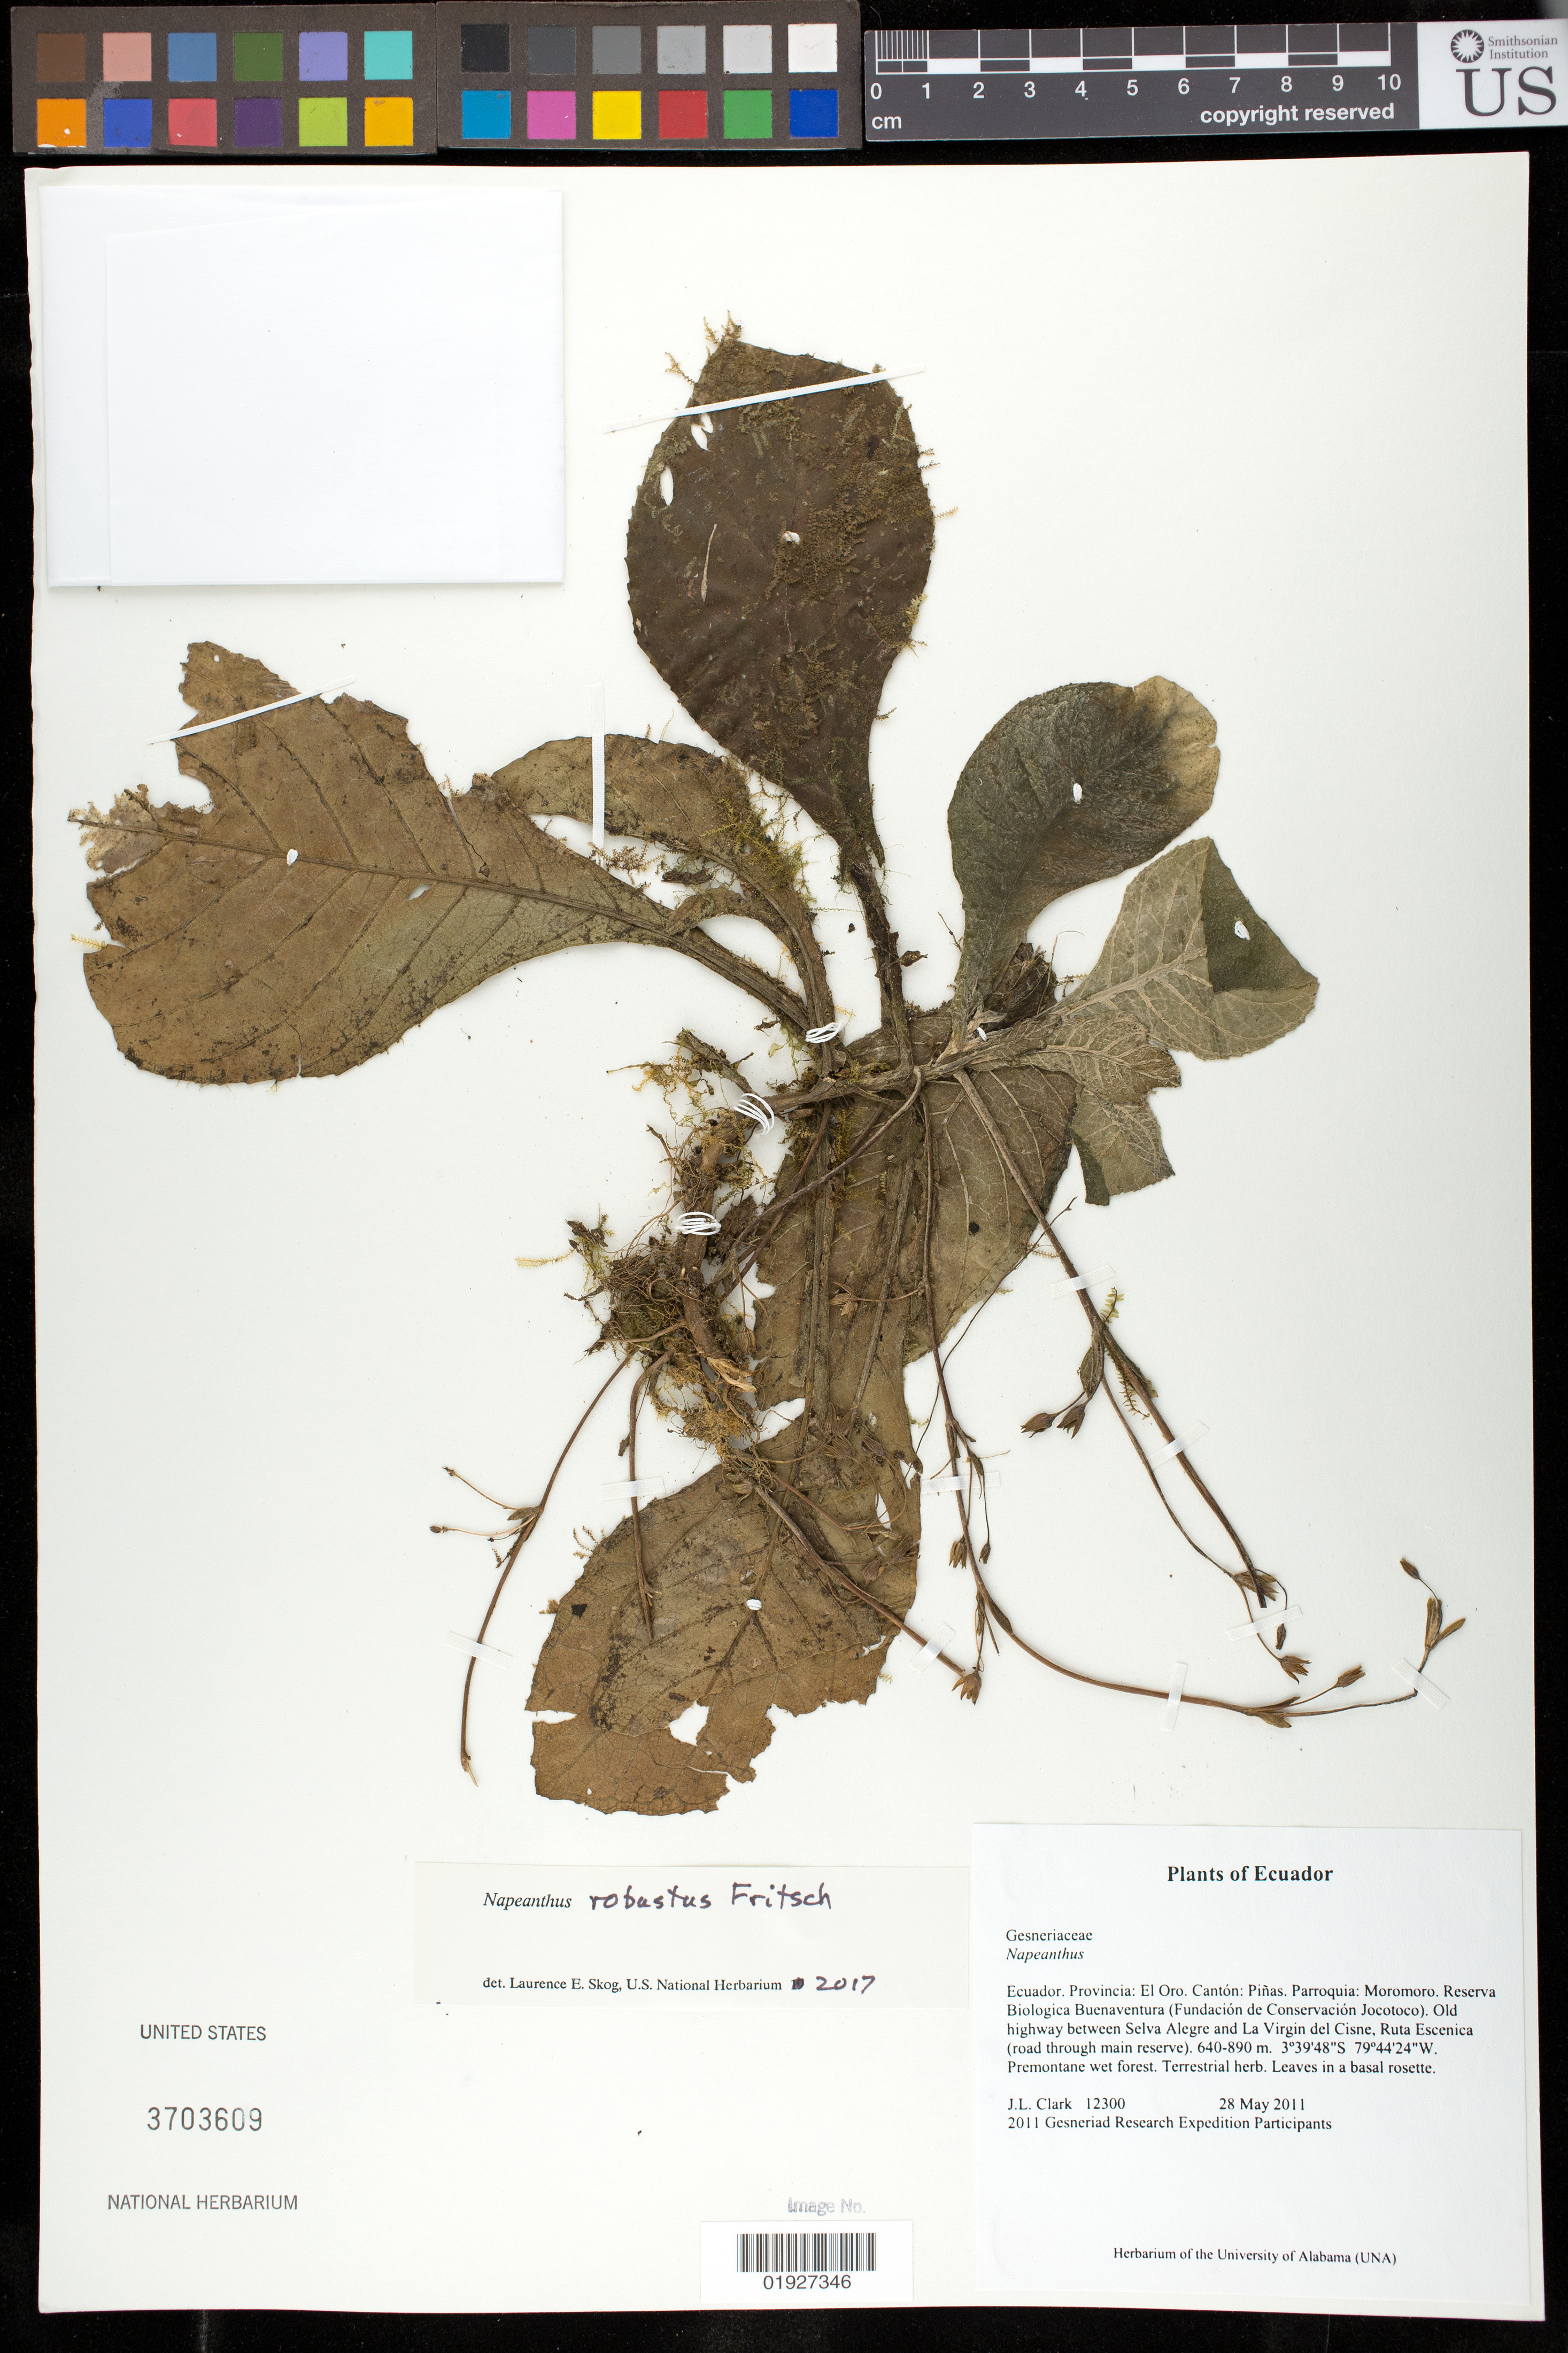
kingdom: Plantae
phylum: Tracheophyta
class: Magnoliopsida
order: Lamiales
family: Gesneriaceae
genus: Napeanthus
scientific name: Napeanthus robustus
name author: Fritsch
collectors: J. L. Clark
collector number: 12300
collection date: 2011-05-28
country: Ecuador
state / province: El Oro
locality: Provincia: El Oro, Canton: Pinas, Parroquia, Moromoro, Reserva Biologica Buenaventura (Fundacion de Conservacion Jocotoco), Old highway between Selva Alegre and La Virgin del Cisne, Ruta Escenica (road through main reserve).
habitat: Premontane wet forest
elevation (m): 640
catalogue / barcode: US 3703609